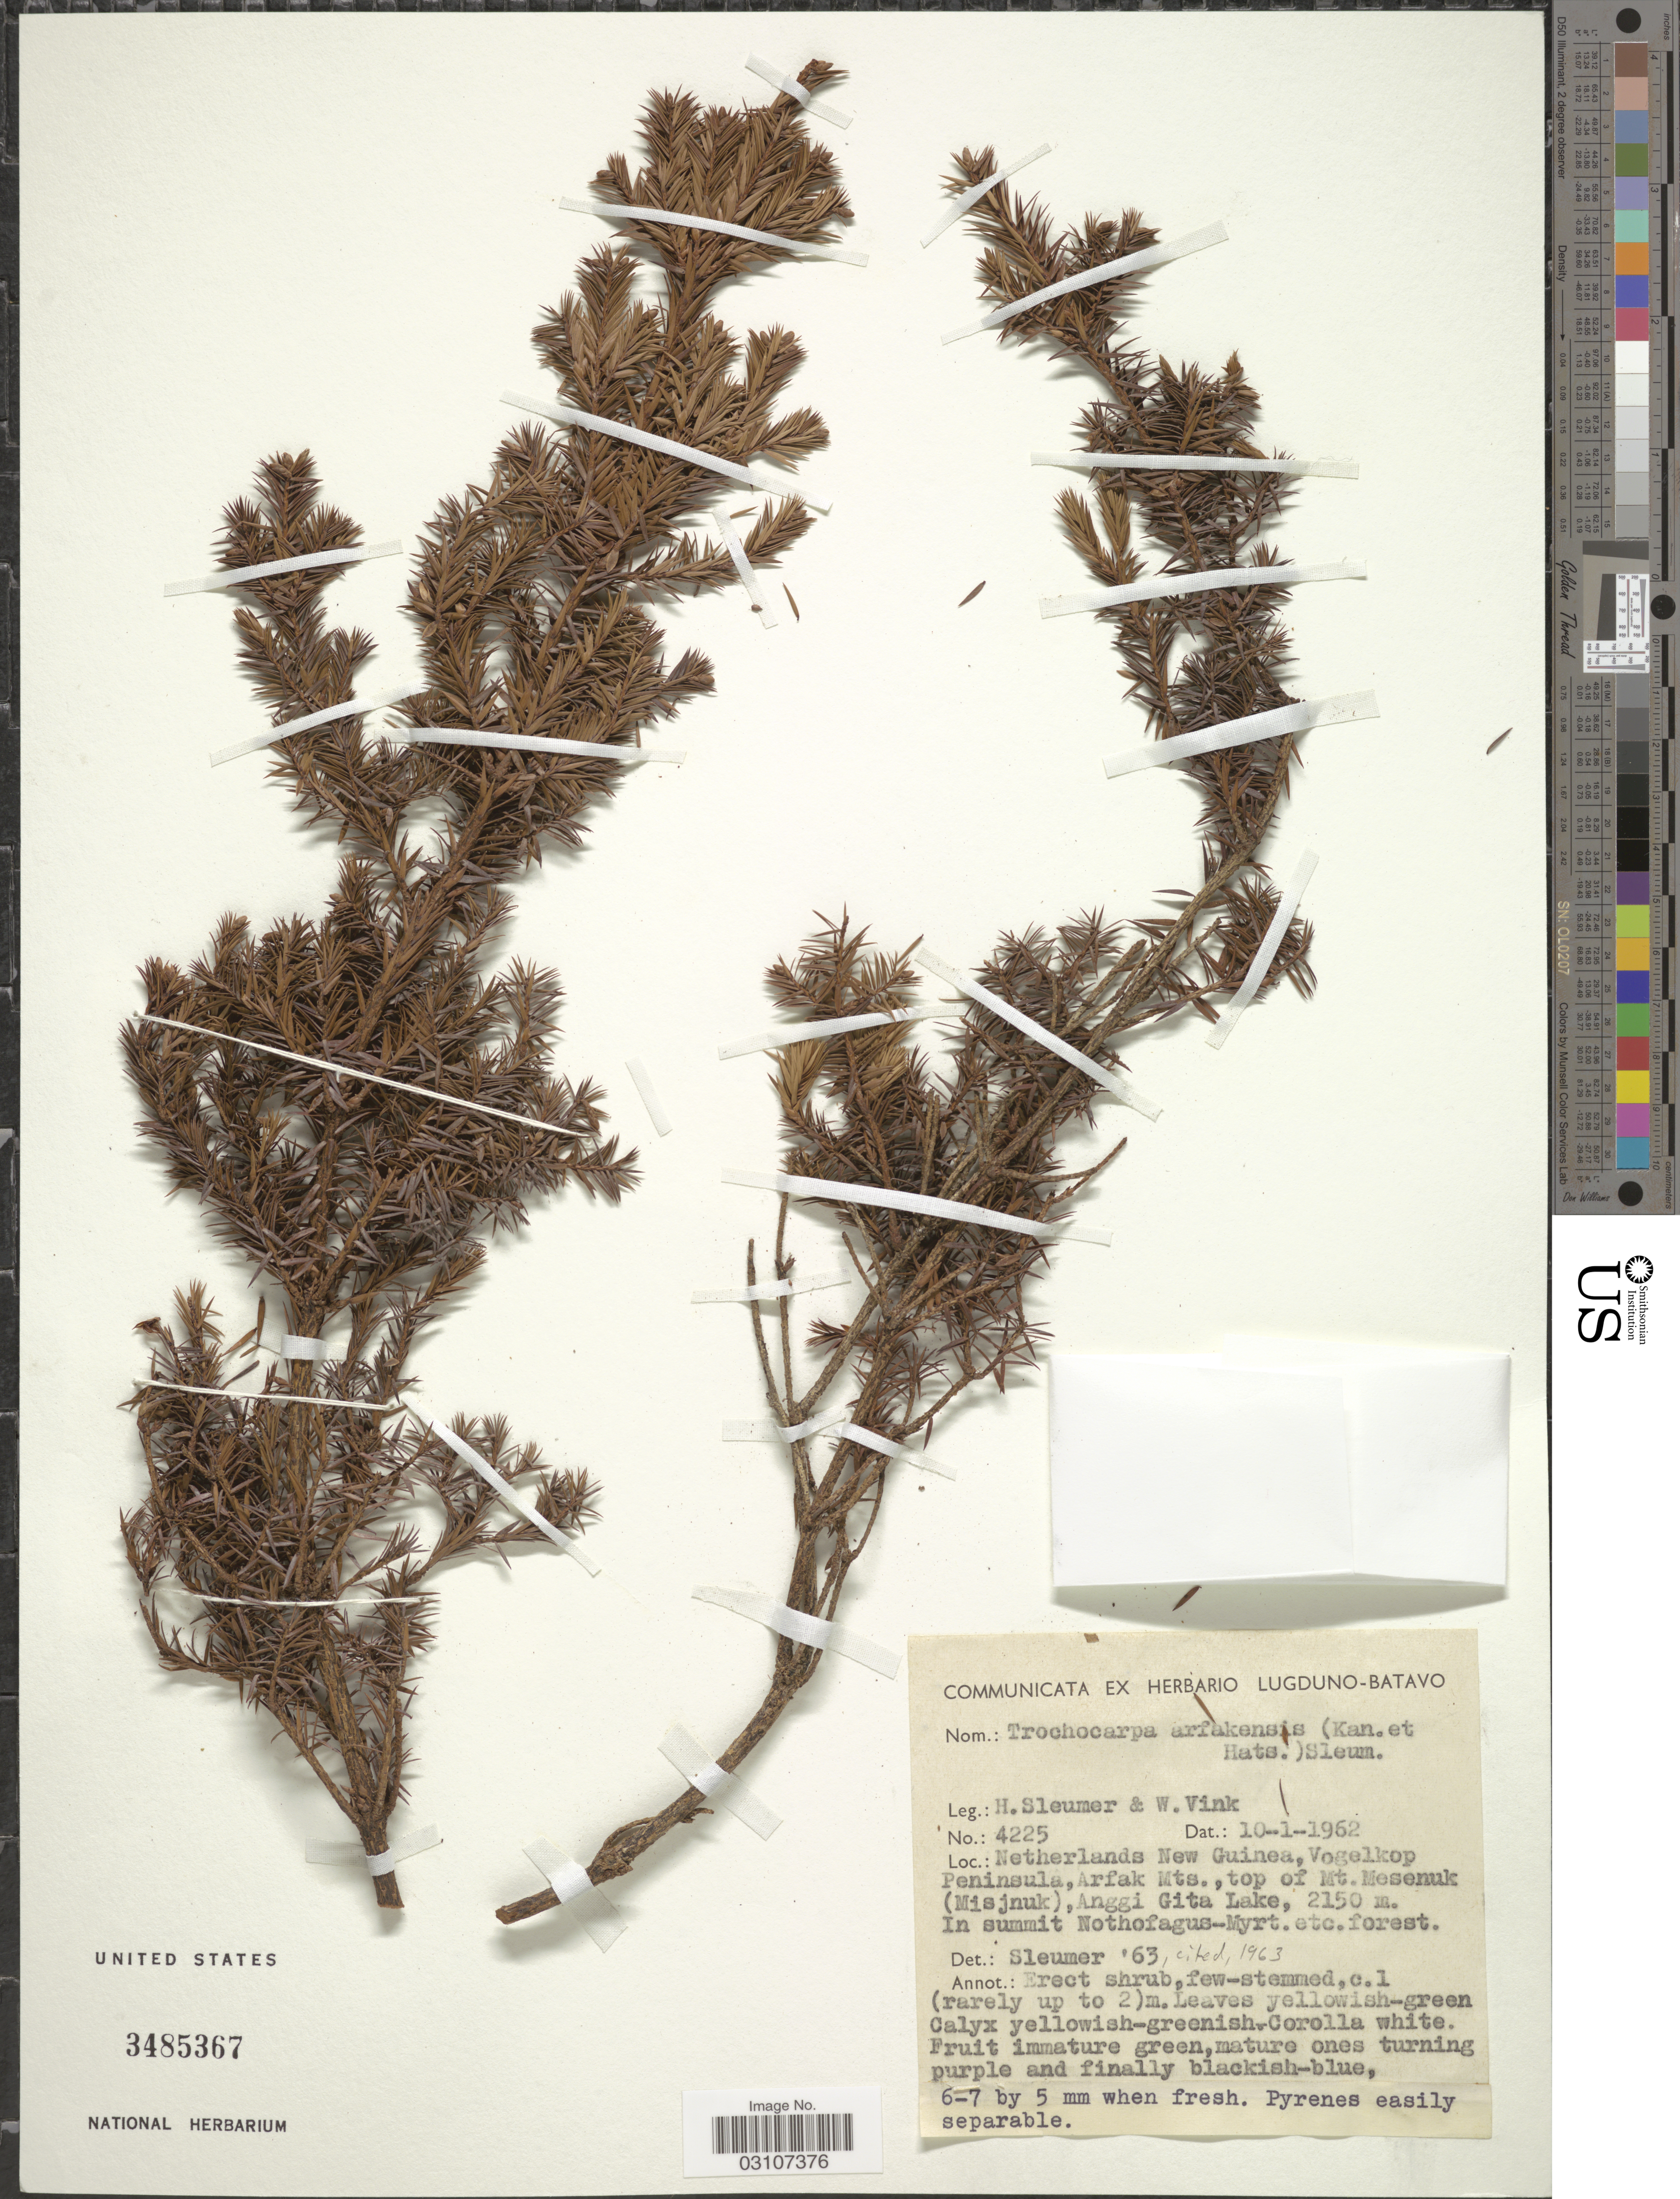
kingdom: Plantae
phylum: Tracheophyta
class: Magnoliopsida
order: Ericales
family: Ericaceae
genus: Trochocarpa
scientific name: Trochocarpa arfakensis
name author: (Kaneh. & Hatus.) Sleumer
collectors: H. O. Sleumer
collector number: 4225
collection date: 1962-01-10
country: Indonesia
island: New Guinea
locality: Netherlands New Guinea, Vogelkop Peninsula, Arfak Mts., top of Mt. Mesenuk (Misjnuk), Anggi Gita Lake.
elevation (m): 2150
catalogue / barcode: US 3485367